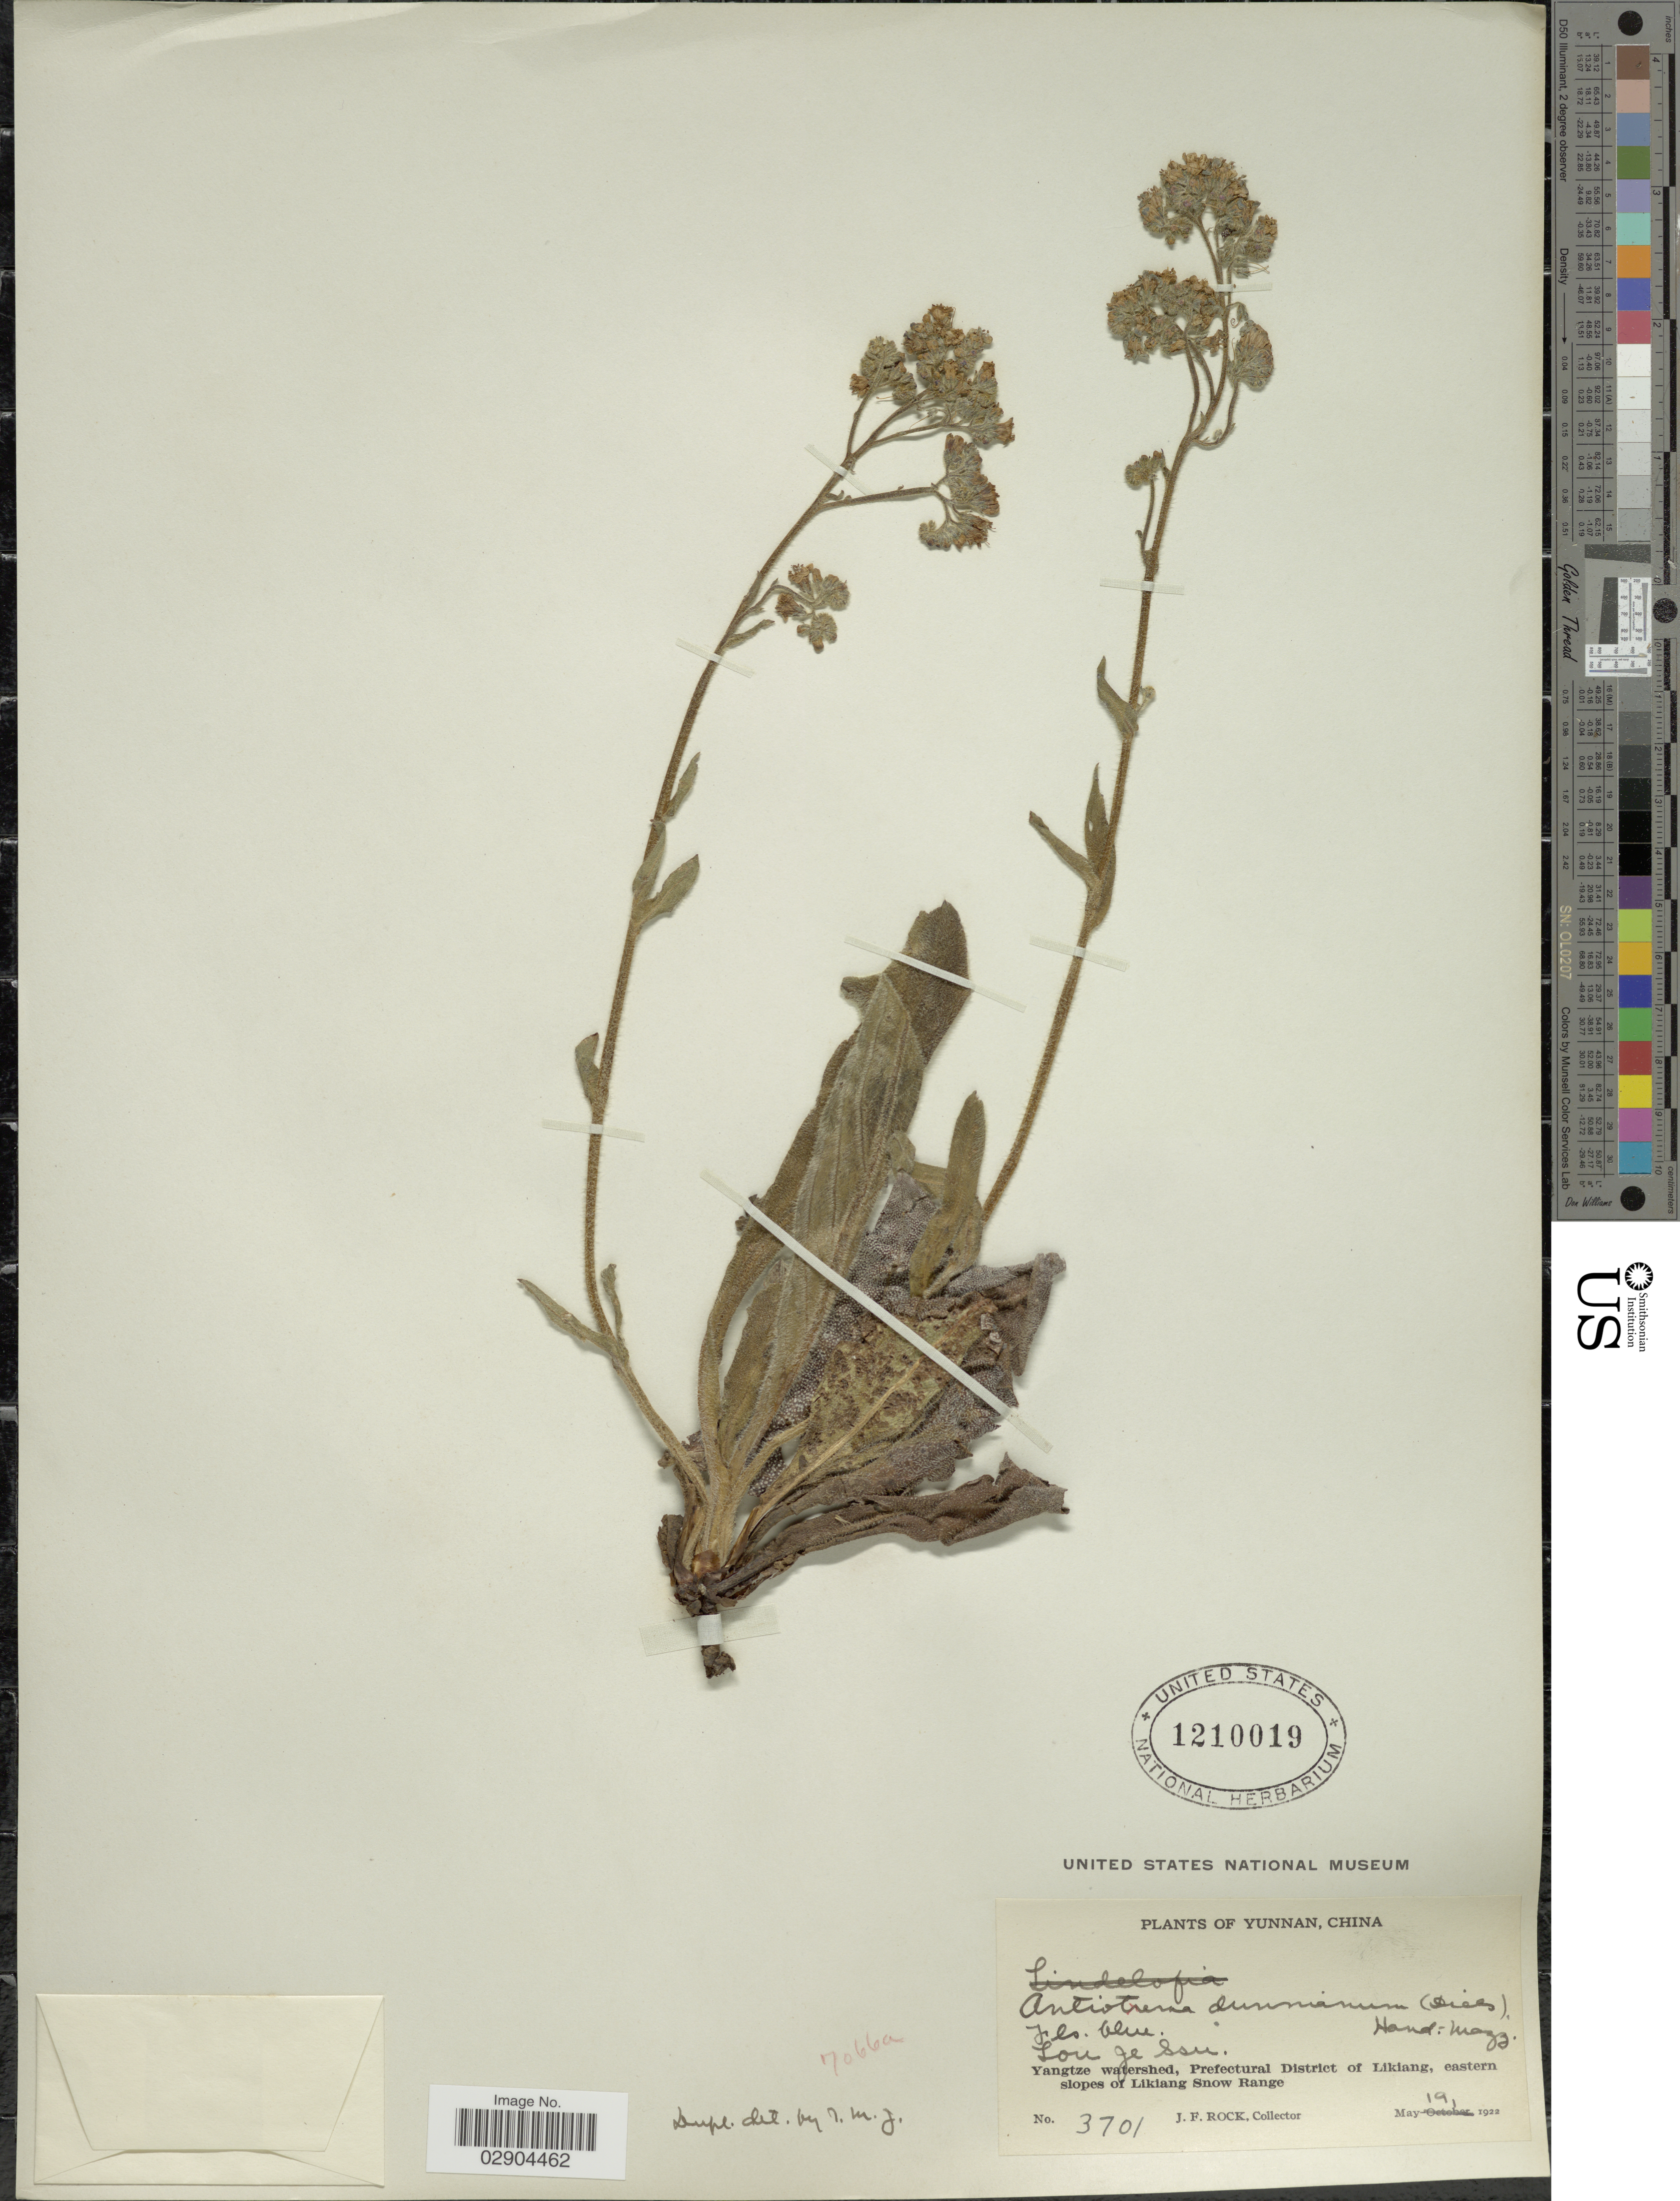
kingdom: Plantae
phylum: Tracheophyta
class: Magnoliopsida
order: Boraginales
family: Boraginaceae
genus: Antiotrema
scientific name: Antiotrema dunnianum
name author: (Diels) Hand.-Mazz.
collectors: J. Rock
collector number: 3701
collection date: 1922-05-19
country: China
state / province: Yunnan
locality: Lou Je Ssu. Yangtze watershed, Prefectural District of Likiang, eastern slopes of Likiang Snow Range.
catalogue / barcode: US 1210019